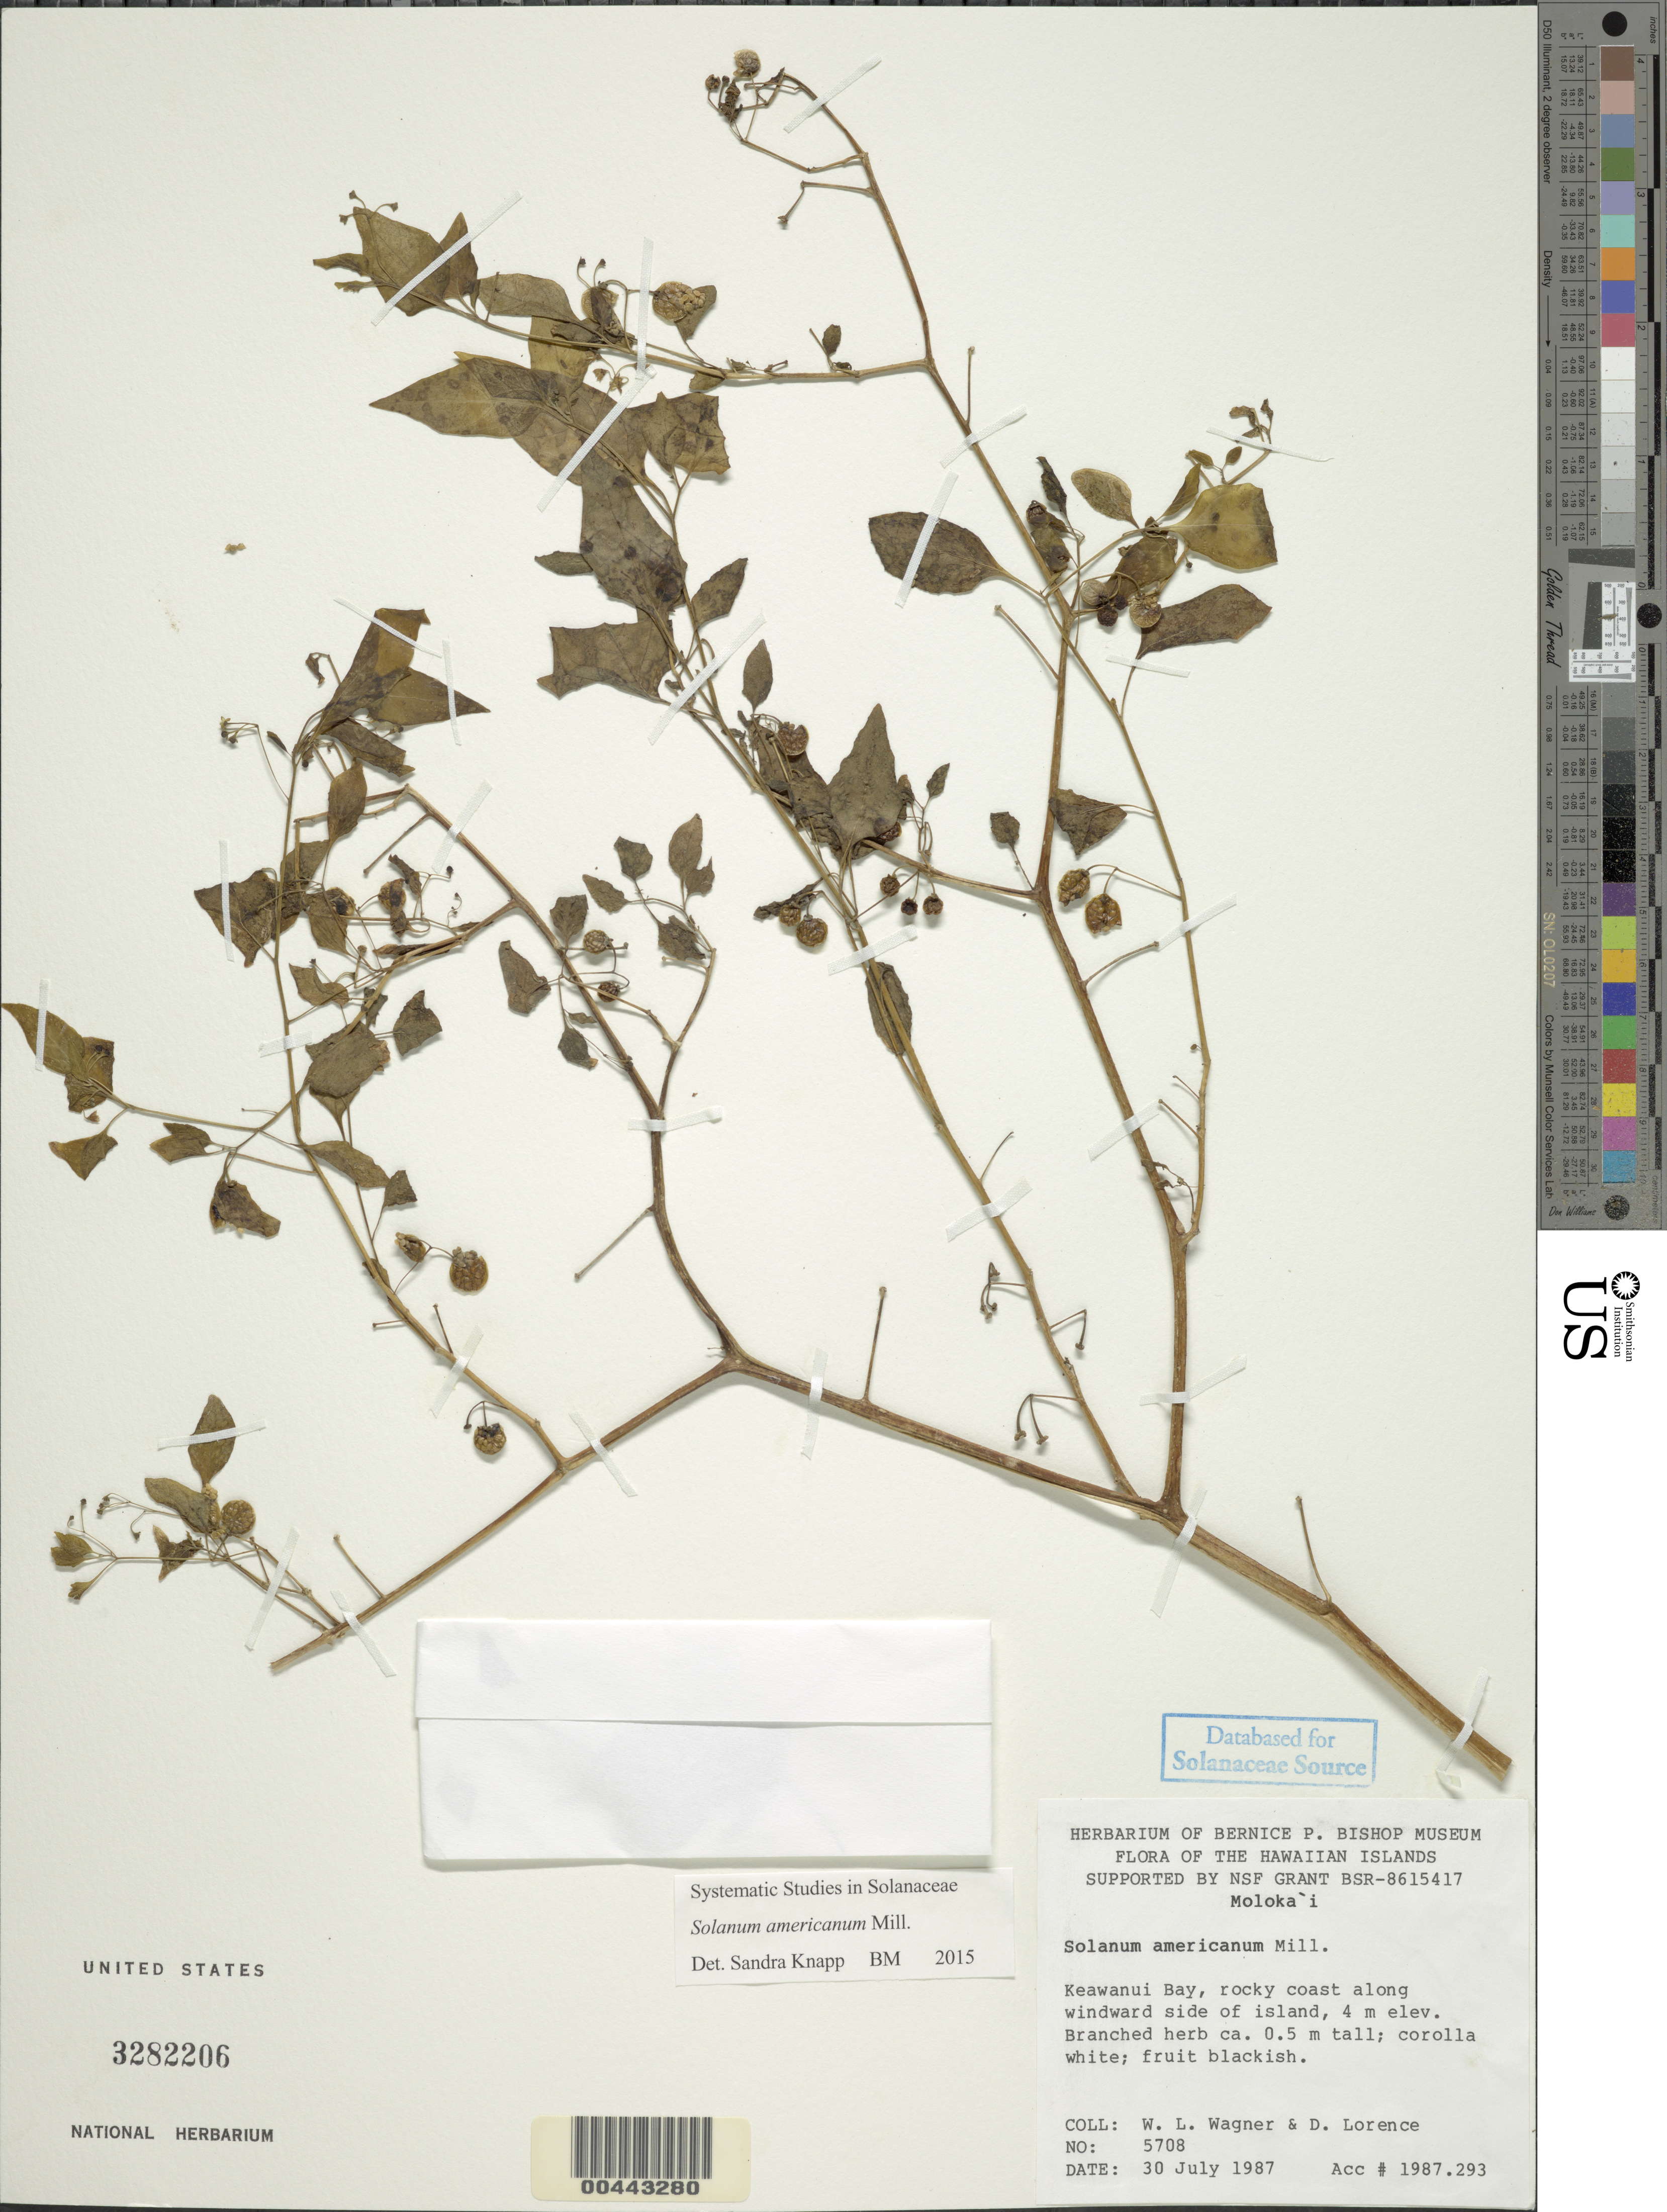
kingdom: Plantae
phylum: Tracheophyta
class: Magnoliopsida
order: Solanales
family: Solanaceae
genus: Solanum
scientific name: Solanum americanum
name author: Mill.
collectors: W. L. Wagner & D. Lorence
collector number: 5708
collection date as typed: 30 Jul 1987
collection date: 1987-07-30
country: United States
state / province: Hawaii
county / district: Maui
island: Moloka'i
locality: Keawanui Bay, coast along windward side of island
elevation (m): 4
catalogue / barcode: US 3282206